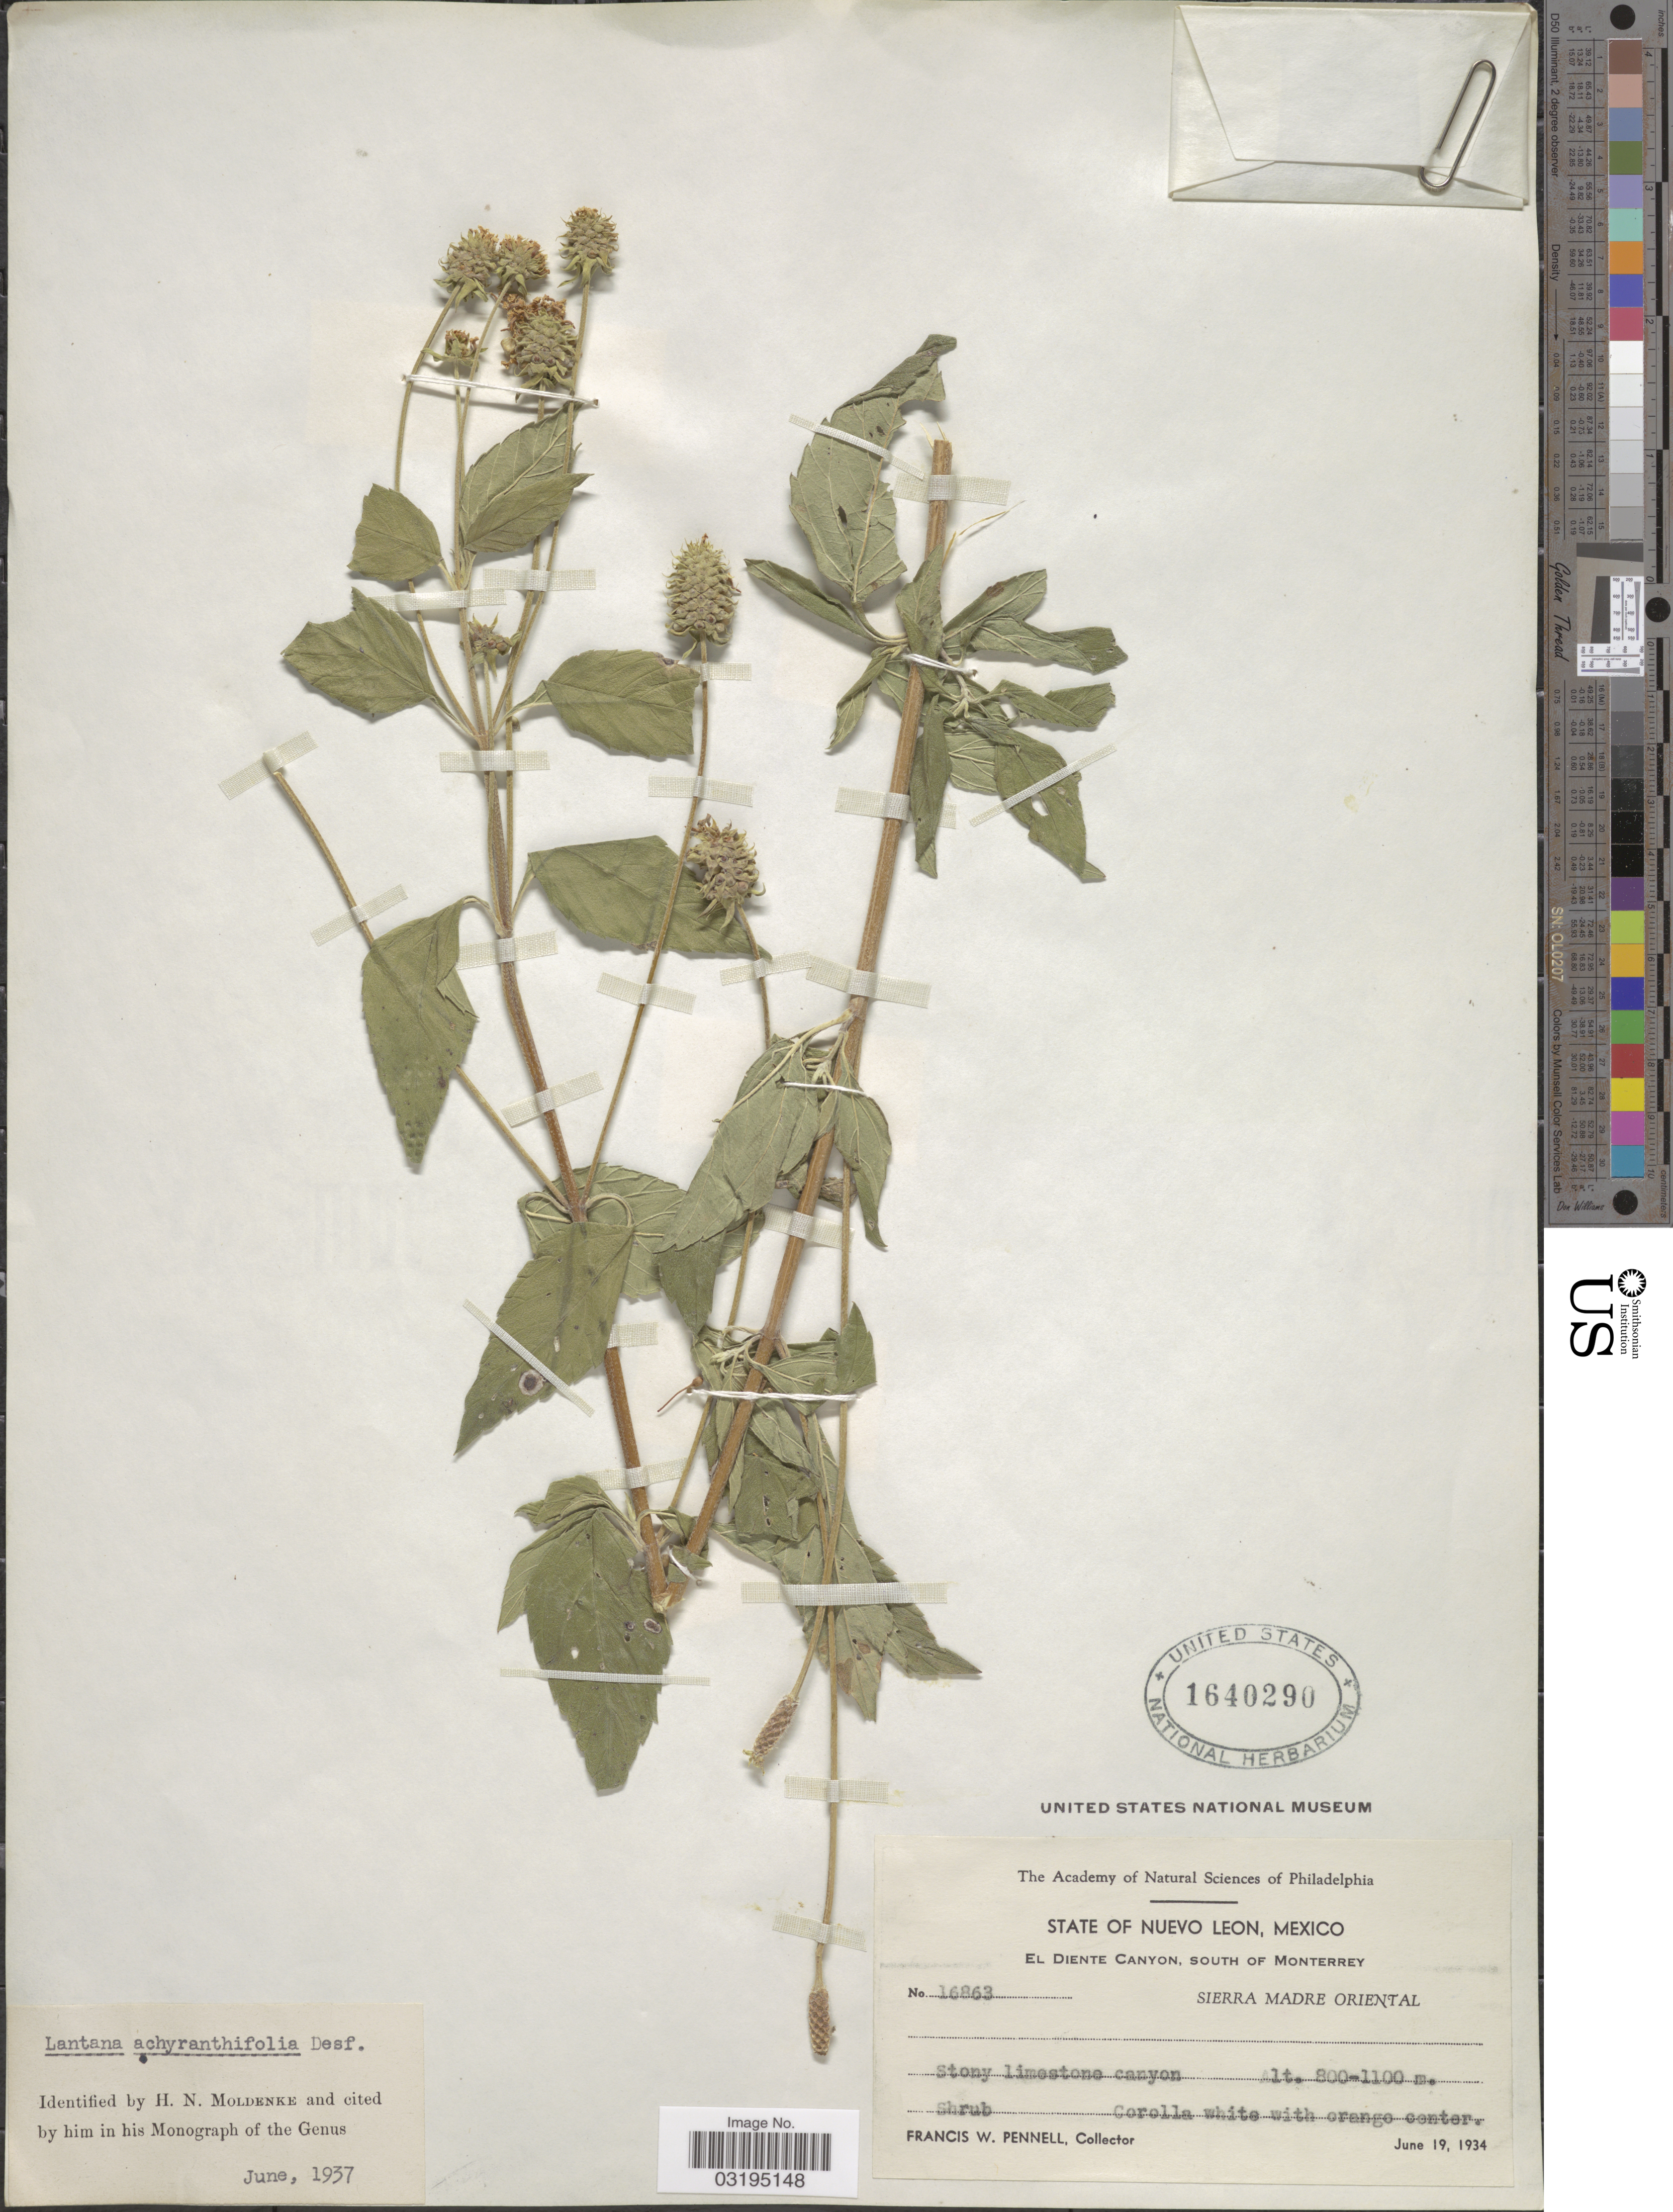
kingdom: Plantae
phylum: Tracheophyta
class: Magnoliopsida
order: Lamiales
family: Verbenaceae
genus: Lantana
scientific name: Lantana achyranthifolia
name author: Desf.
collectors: F. W. Pennell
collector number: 16863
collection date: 1934-06-19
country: Mexico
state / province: Nuevo León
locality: El Diente Canyon, South of Monterrey. Sierra Madre Oriental. Stony limestone canyon.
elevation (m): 800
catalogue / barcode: US 1640290